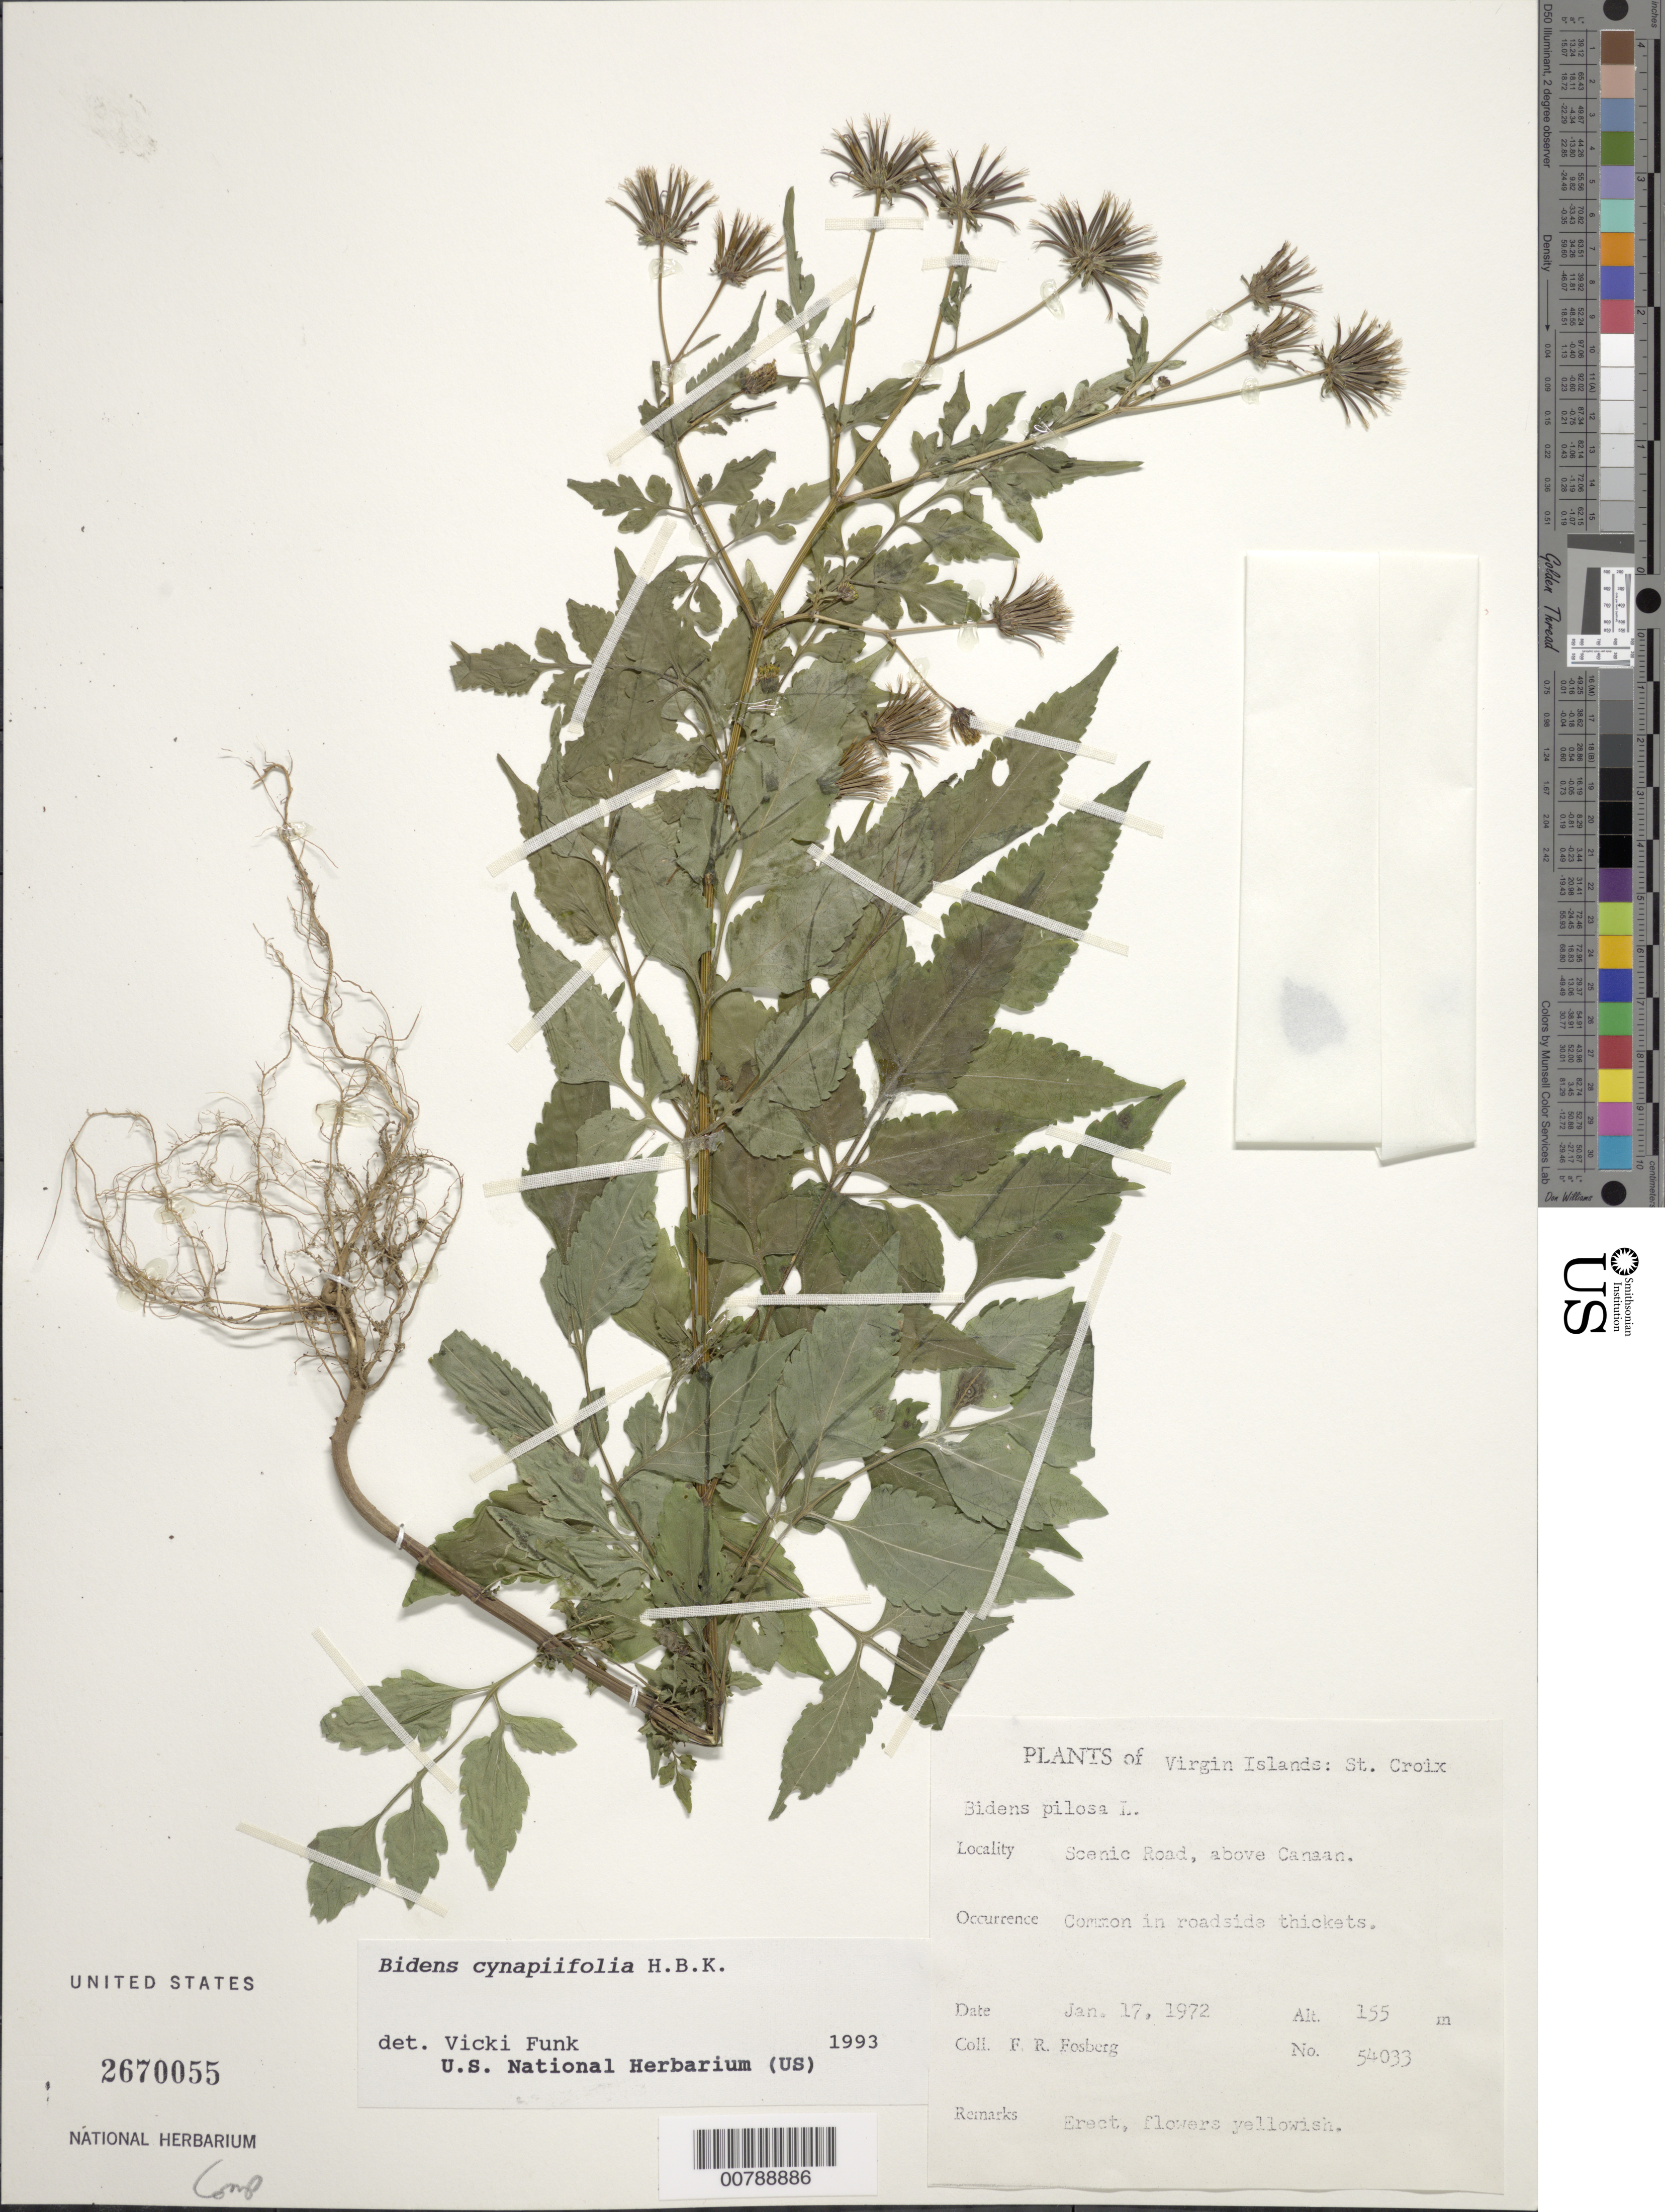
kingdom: Plantae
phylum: Tracheophyta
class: Magnoliopsida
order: Asterales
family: Asteraceae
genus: Bidens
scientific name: Bidens cynapiifolia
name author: Kunth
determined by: Funk, Vicki A., (BOT), Smithsonian Institution - National Museum of Natural History (UNITED STATES)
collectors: F. R. Fosberg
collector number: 54033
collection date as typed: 17 Jan 1972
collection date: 1972-01-17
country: U.S. Virgin Islands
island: St. Croix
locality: Scenic Road, above Canaan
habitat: Common in roadside thickets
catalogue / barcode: US 2670055